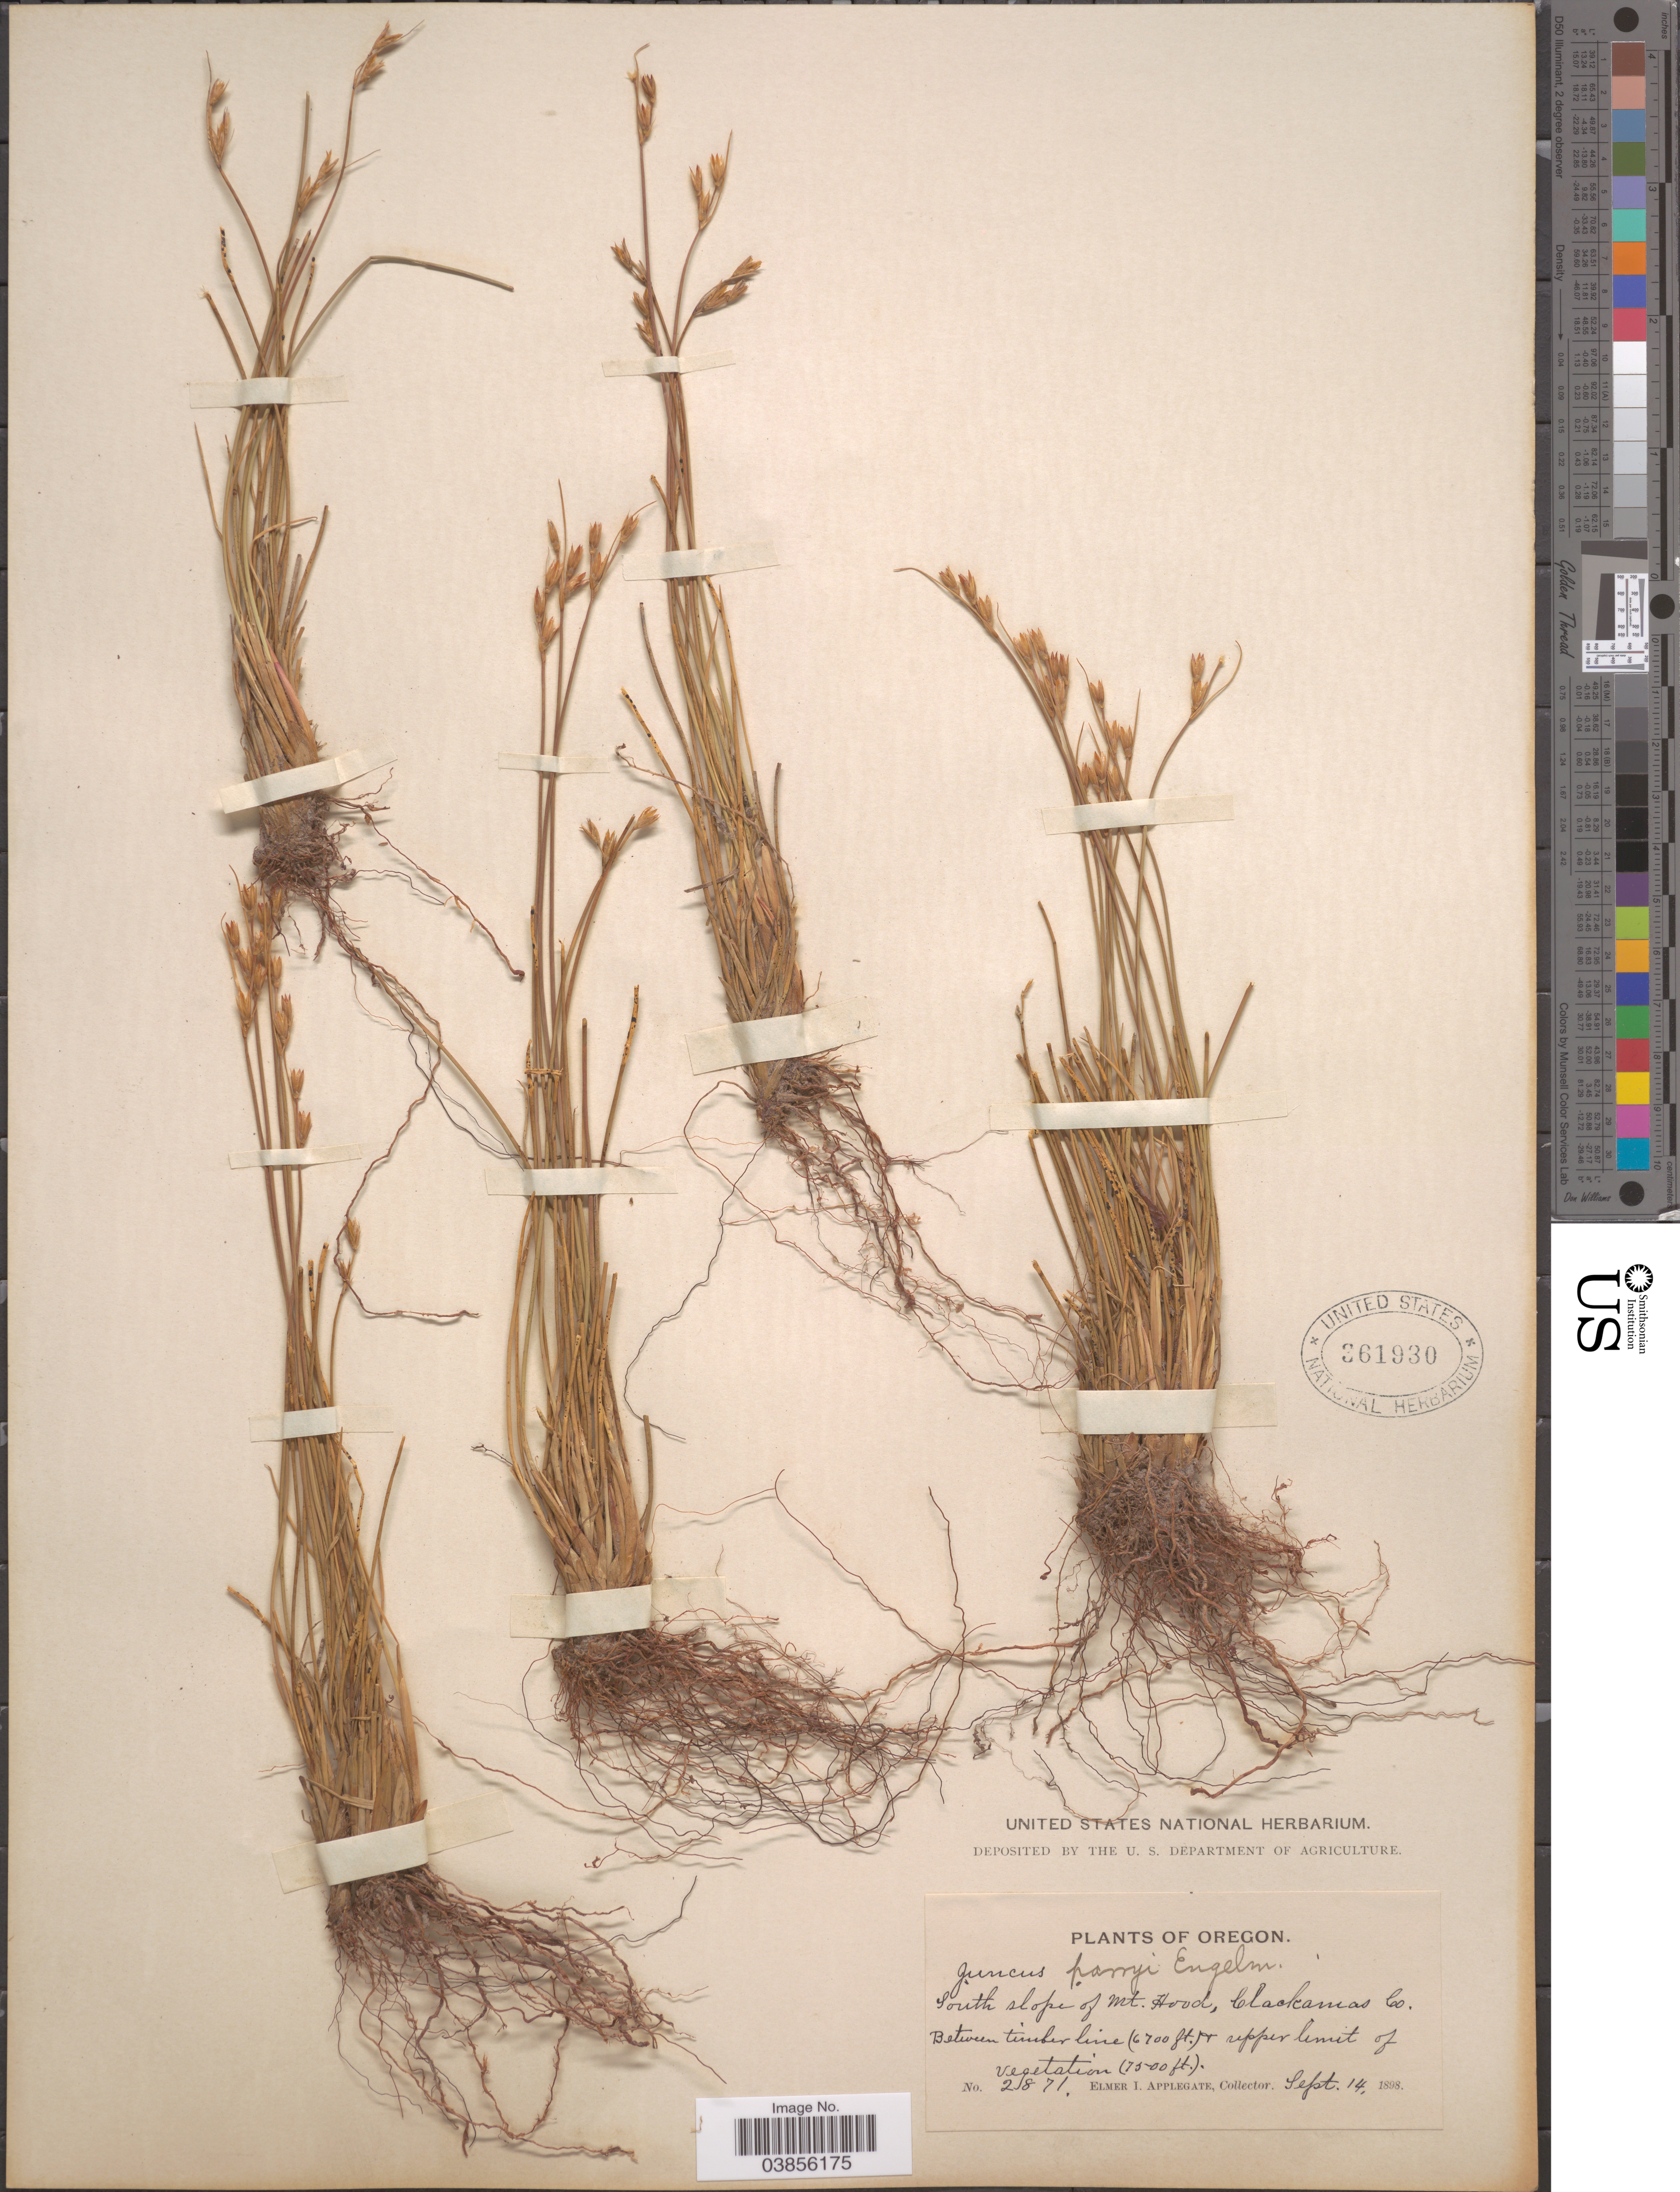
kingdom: Plantae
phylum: Tracheophyta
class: Liliopsida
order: Poales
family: Juncaceae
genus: Juncus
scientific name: Juncus parryi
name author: Engelm.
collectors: E. I. Applegate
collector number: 2871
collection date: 1898-09-14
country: United States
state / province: Oregon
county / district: Clackamas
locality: South slope of Mt. Hood, Clackamas Co. Between timberline of upper limit of vegetation.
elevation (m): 2042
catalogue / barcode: US 361930